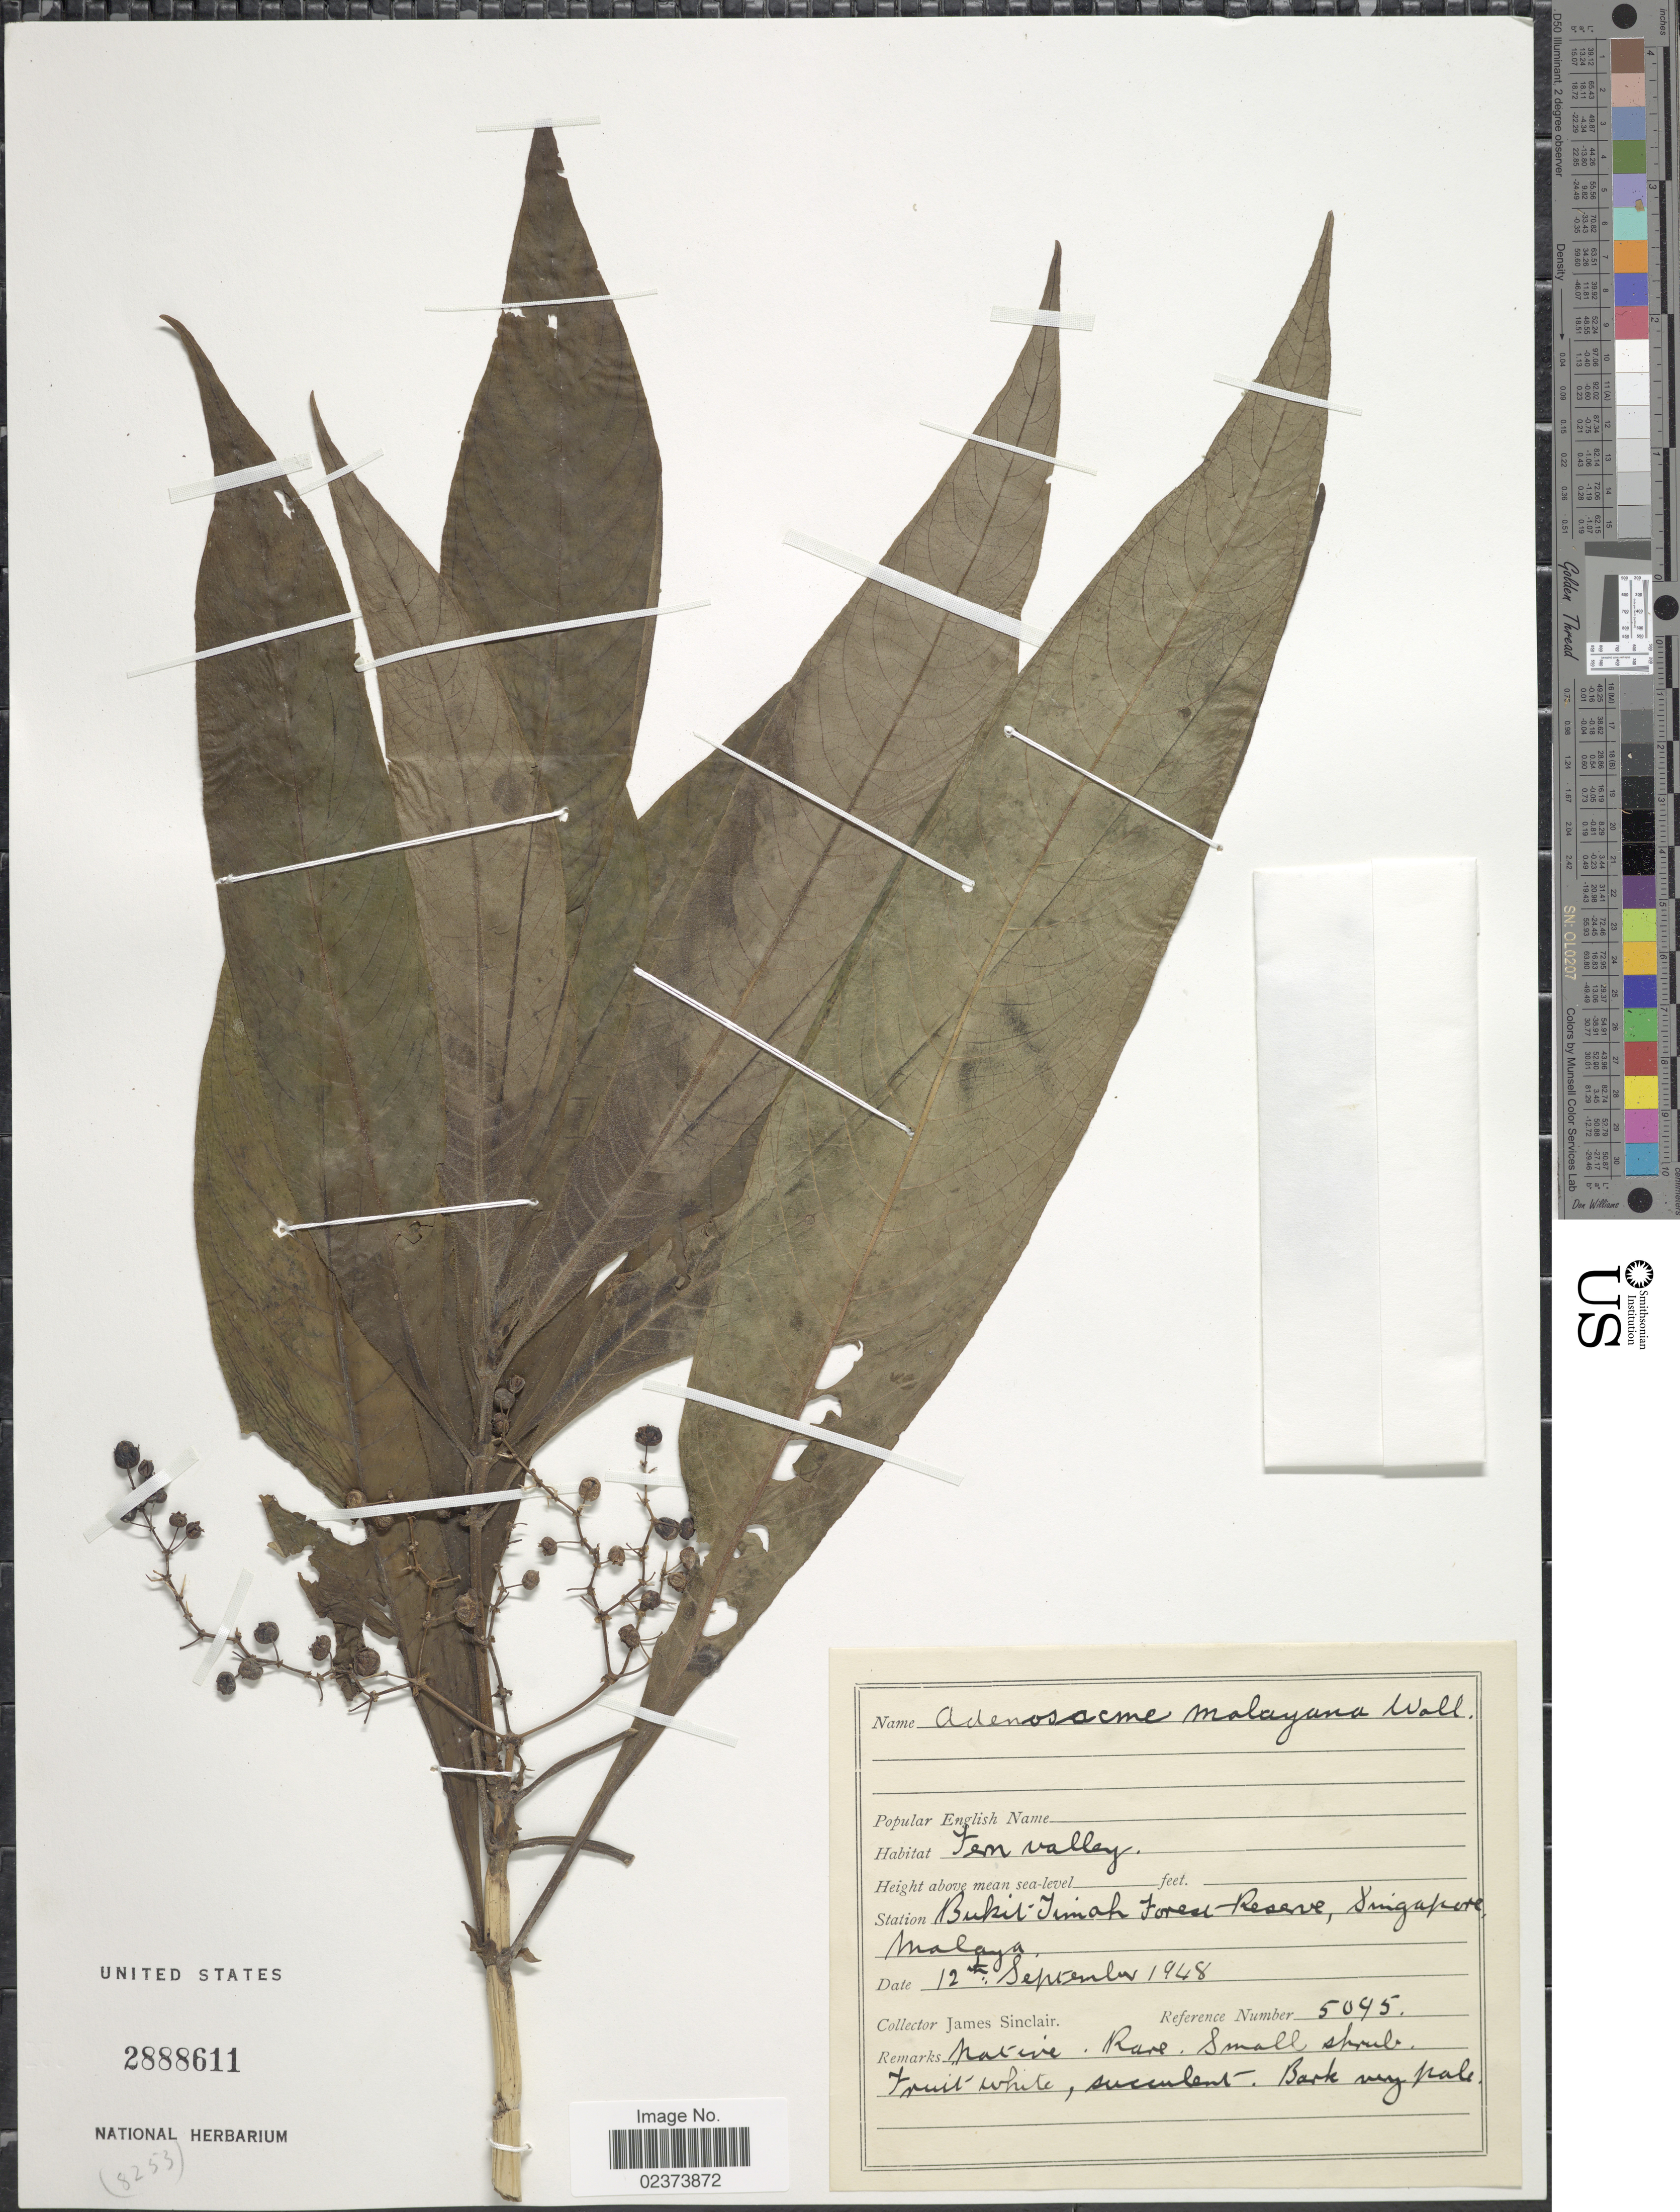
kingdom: Plantae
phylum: Tracheophyta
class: Magnoliopsida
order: Gentianales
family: Rubiaceae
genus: Mycetia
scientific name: Mycetia malayana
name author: (G. Don) Craib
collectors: J. Sinclair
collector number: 5095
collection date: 1948-09-12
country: Singapore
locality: Bukit Timah Forest Reserve Singapore, Malaya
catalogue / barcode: US 2888611